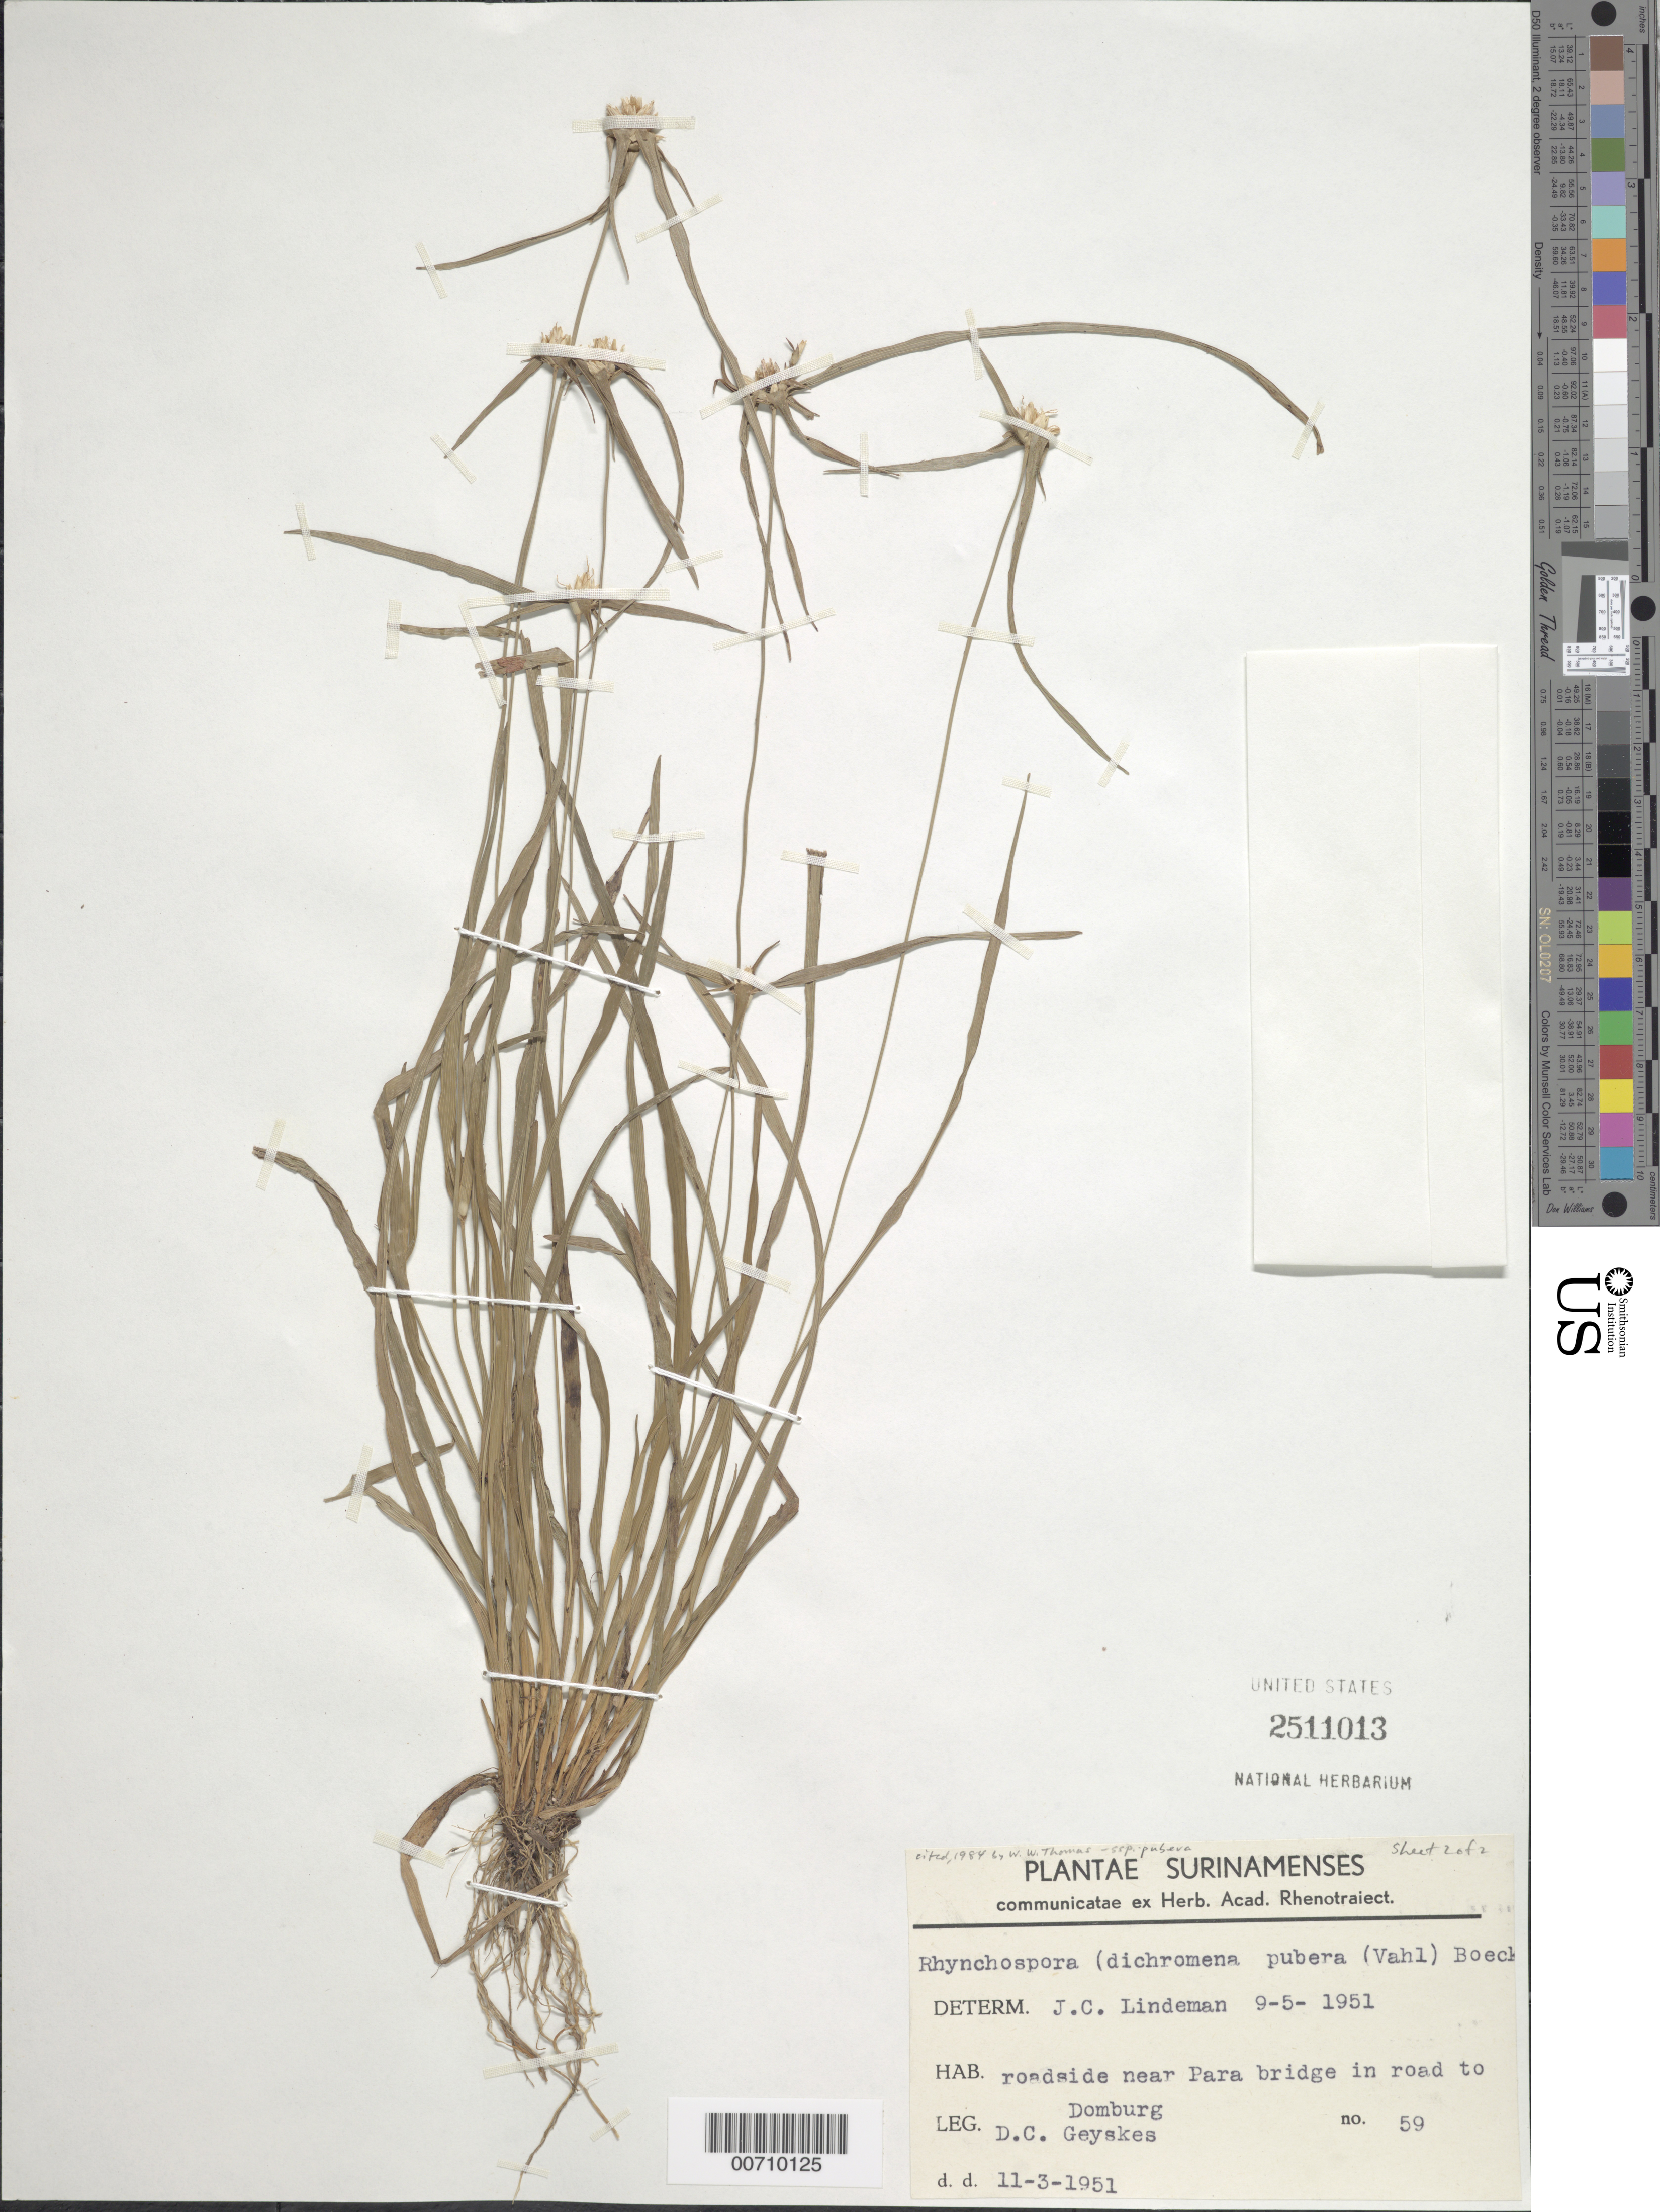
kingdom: Plantae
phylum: Tracheophyta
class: Liliopsida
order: Poales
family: Cyperaceae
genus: Rhynchospora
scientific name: Rhynchospora pubera subsp. pubera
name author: (Vahl) Boeckeler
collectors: D. Geyskes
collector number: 59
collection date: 1951-03-11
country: Suriname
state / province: Para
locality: Surinamenses. Roadsie near para bridge in road to Domburg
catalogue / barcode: US 2511013